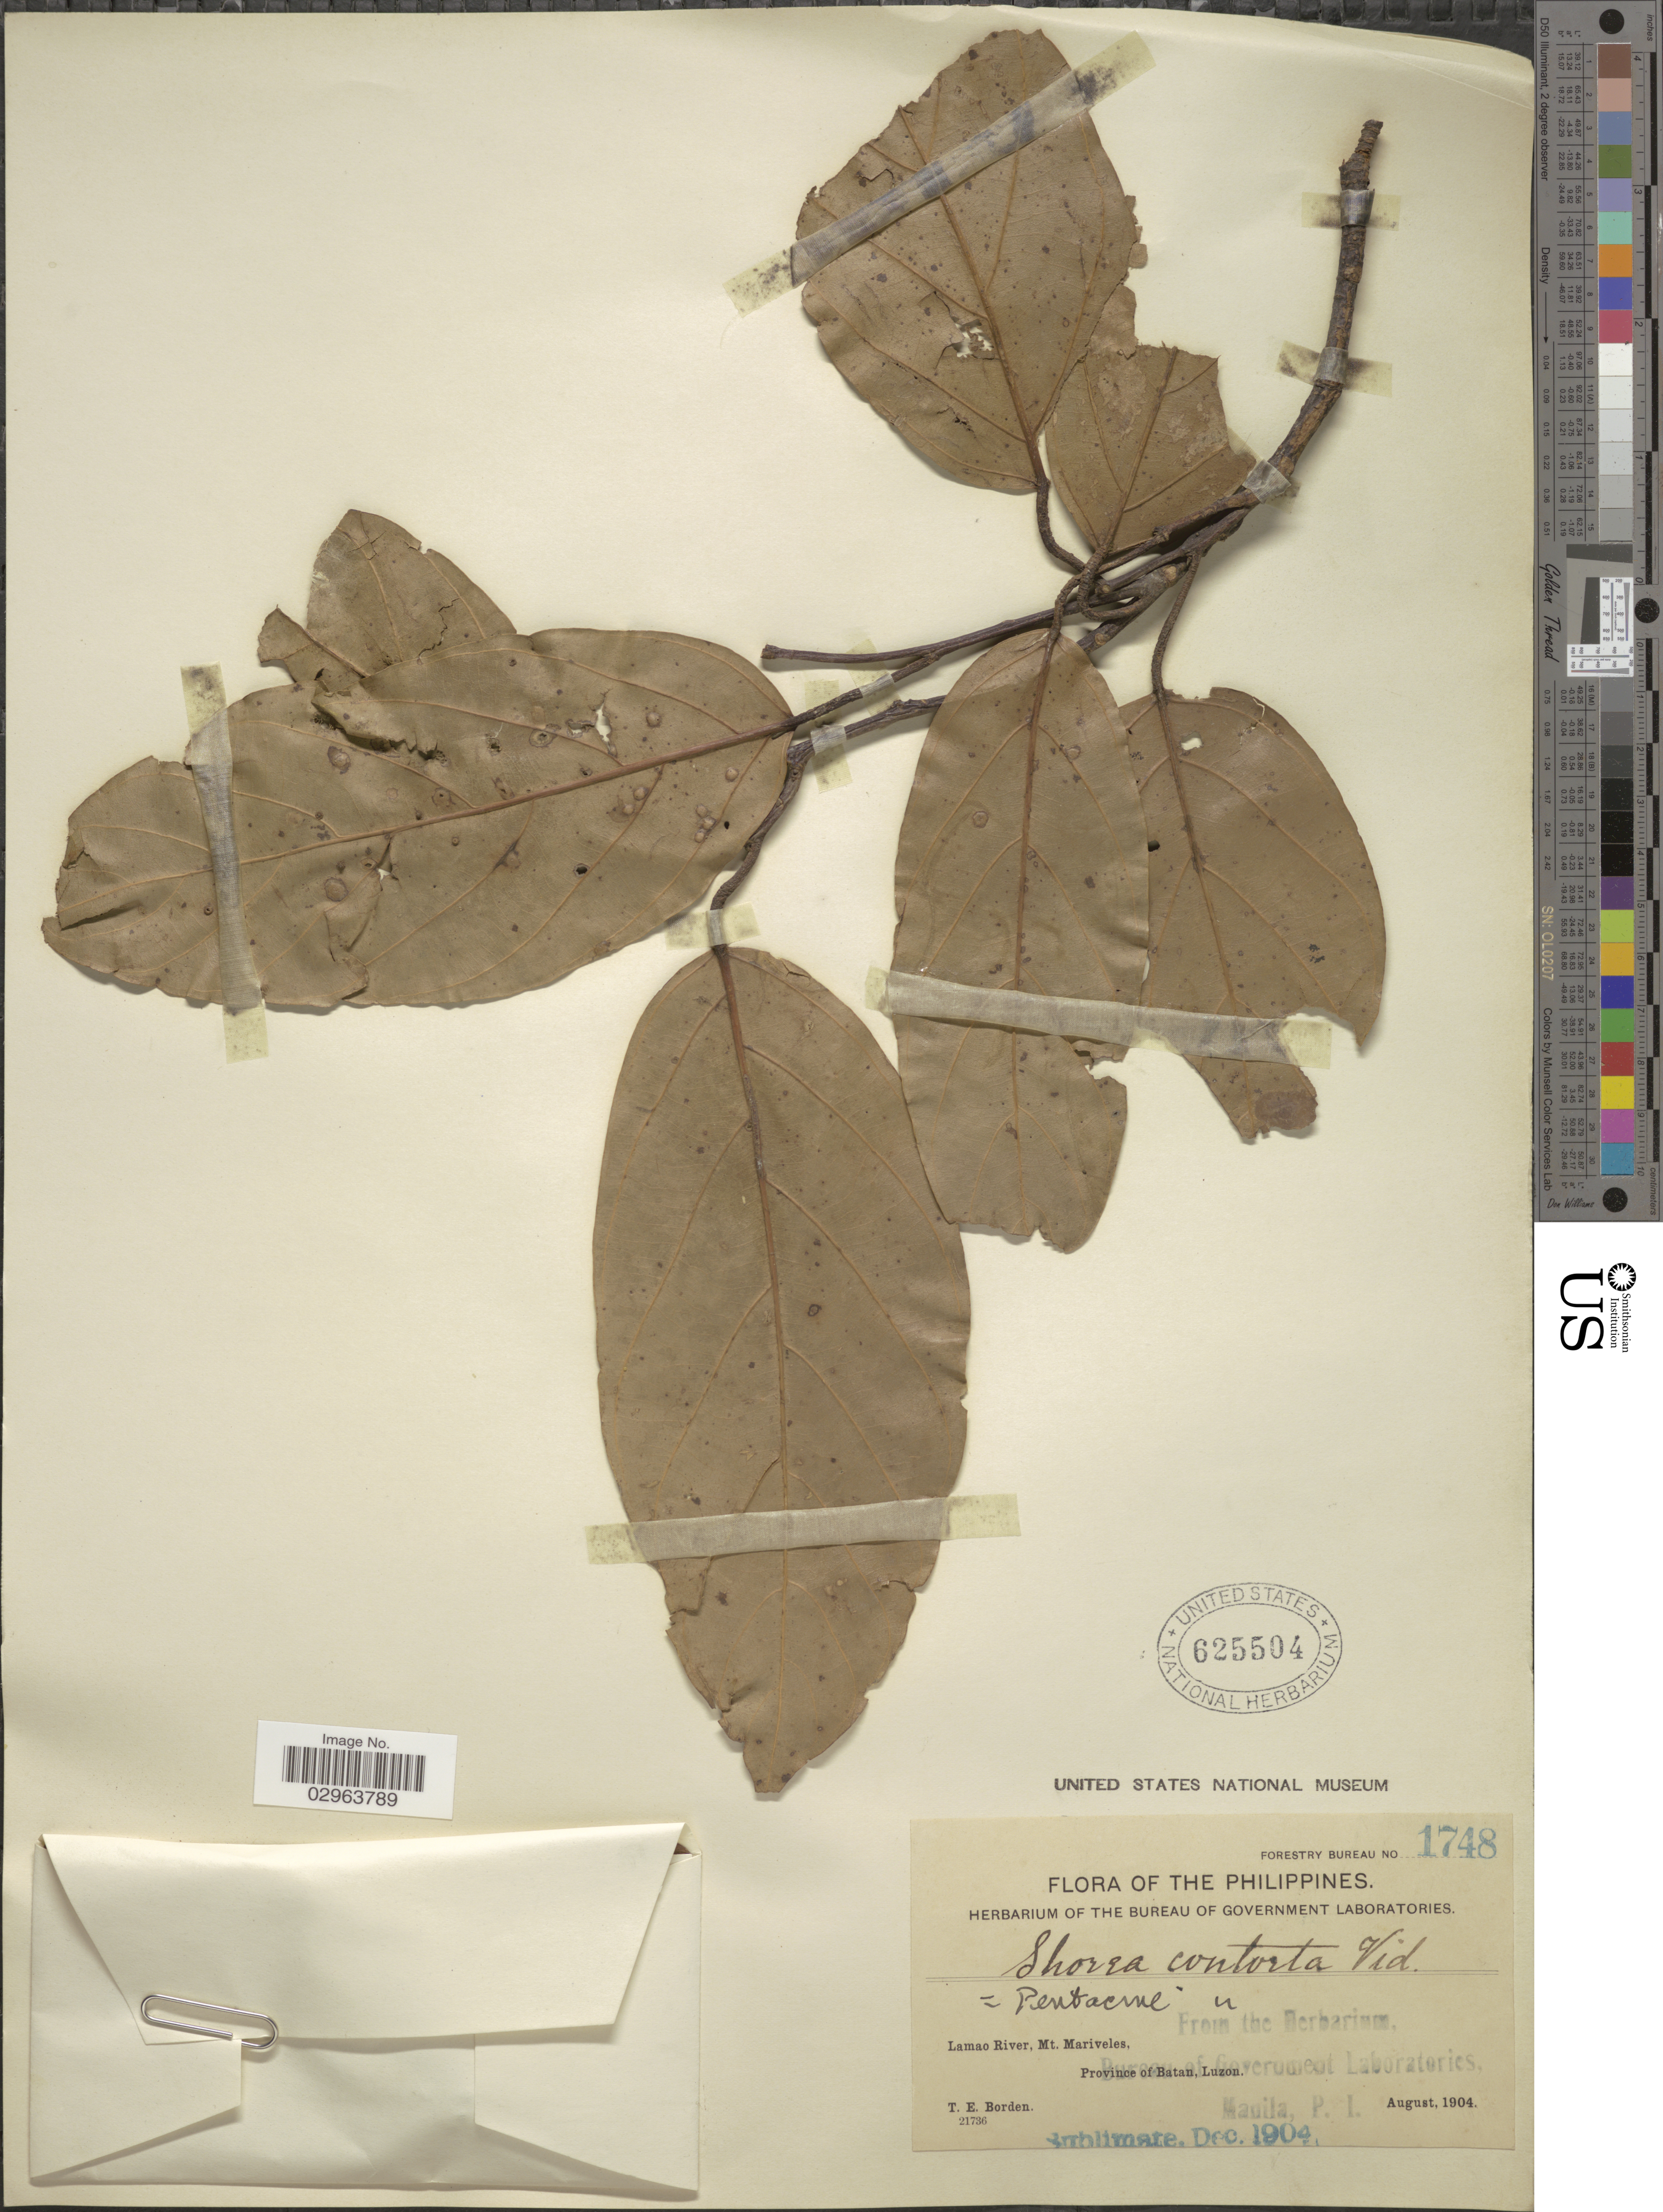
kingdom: Plantae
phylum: Tracheophyta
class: Magnoliopsida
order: Malvales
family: Dipterocarpaceae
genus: Pentacme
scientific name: Pentacme contorta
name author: (S. Vidal) Merr. & Rolfe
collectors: T. E. Borden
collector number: Forestry Bureau 1748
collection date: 1904-08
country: Philippines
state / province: Cagayan Valley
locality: Lamao River, Mt. Mariveles, Province of Batan, Luzon.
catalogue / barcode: US 625504